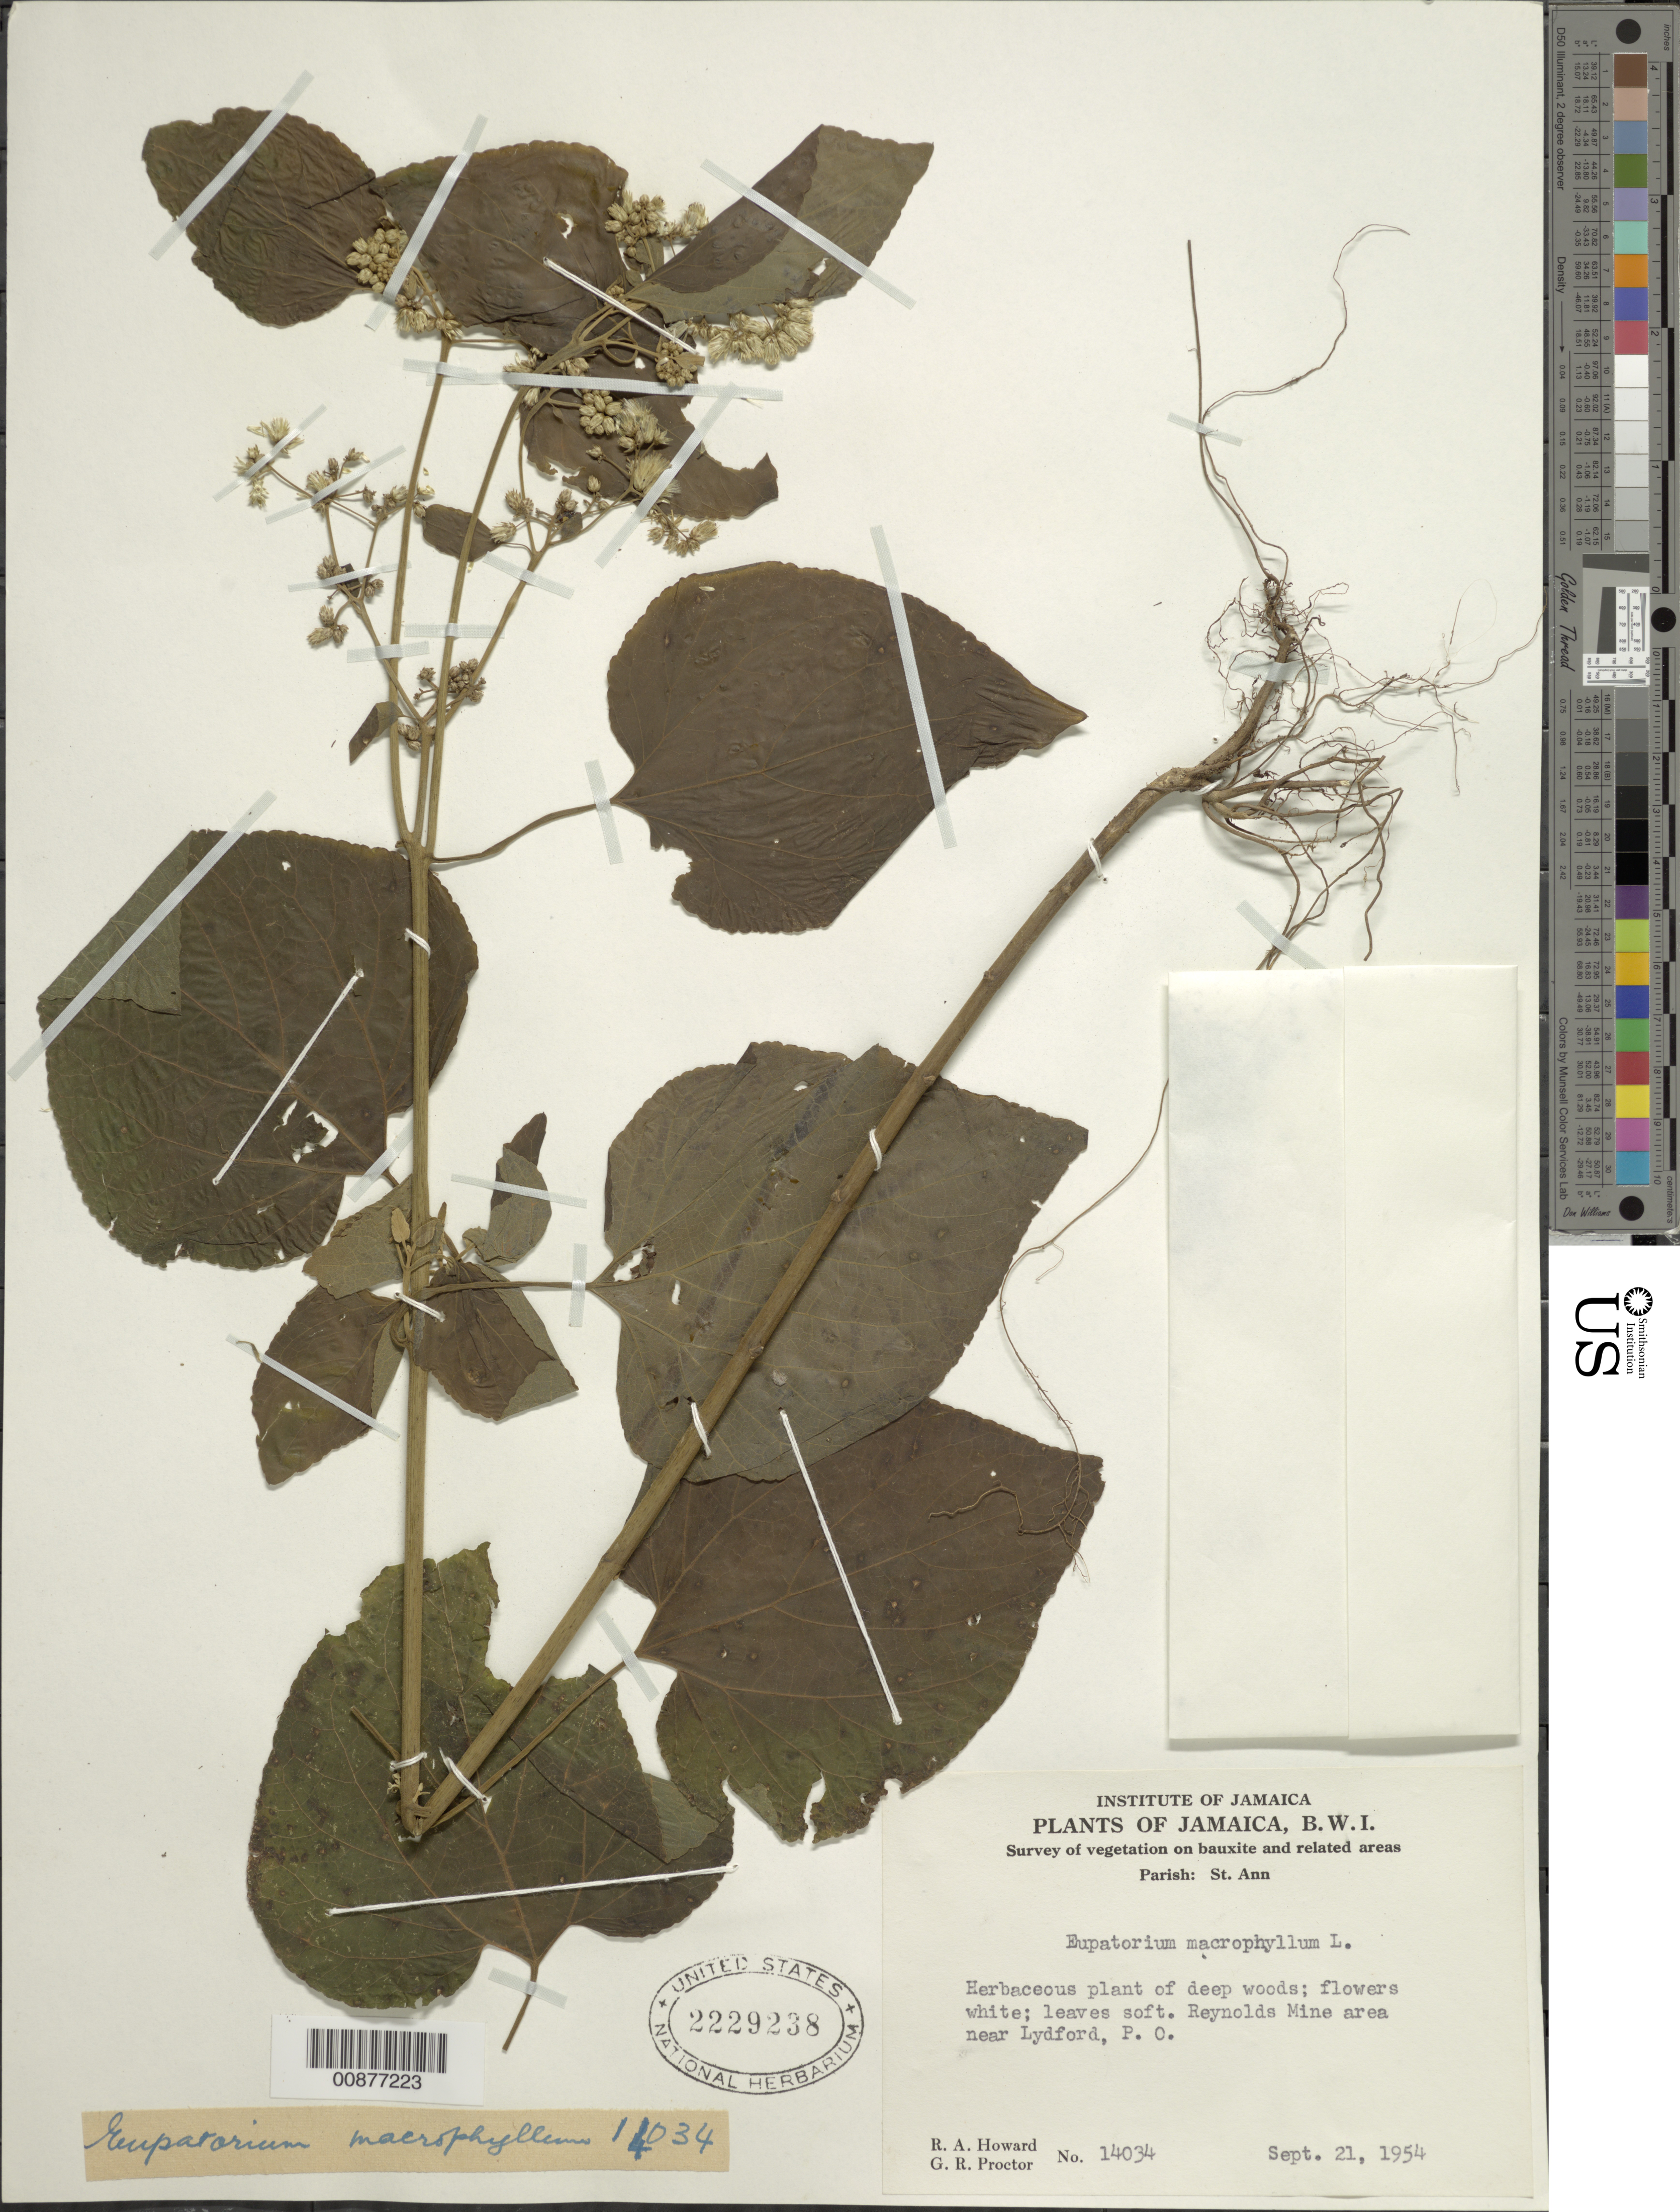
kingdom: Plantae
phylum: Tracheophyta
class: Magnoliopsida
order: Asterales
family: Asteraceae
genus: Hebeclinium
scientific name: Hebeclinium macrophyllum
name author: (L.) DC.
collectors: R. A. Howard & G. R. Proctor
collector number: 14034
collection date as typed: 21 Sep 1954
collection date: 1954-09-21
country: Jamaica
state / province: Saint Ann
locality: Reynolds Mine area, near Lydford P.O.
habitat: Deep woods; vegetation on bauxite and related areas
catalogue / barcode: US 2229238